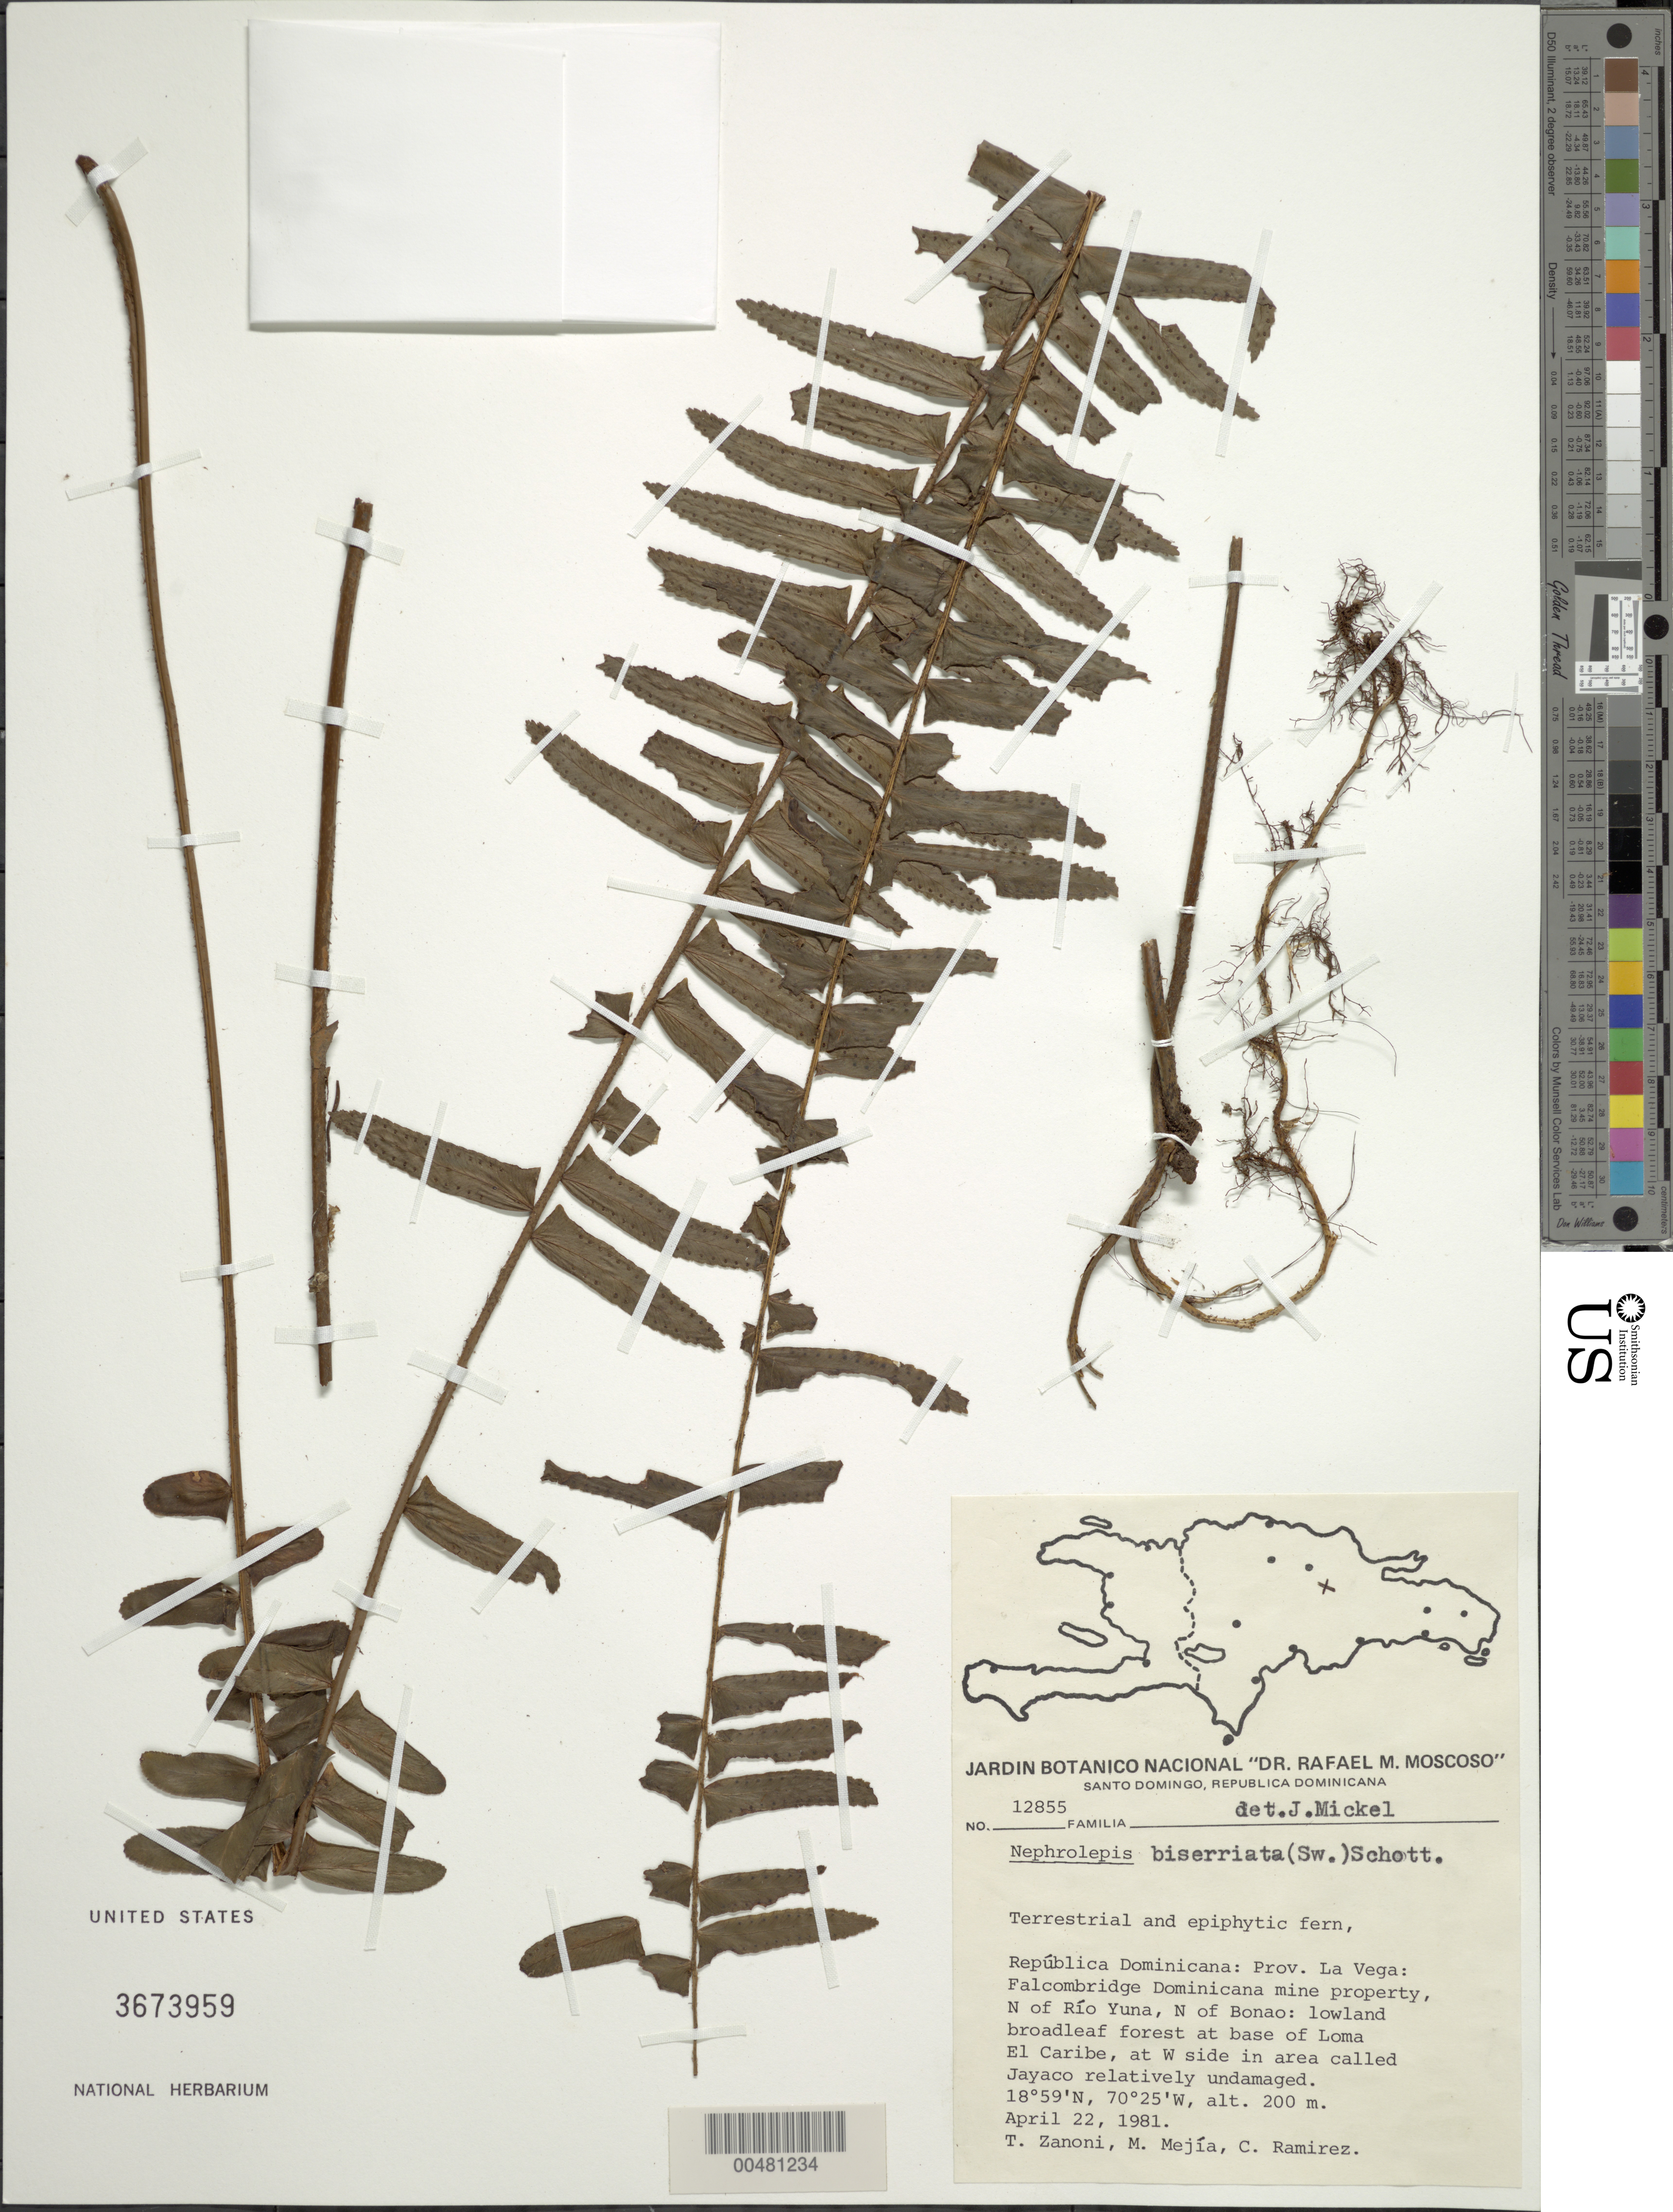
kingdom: Plantae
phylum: Tracheophyta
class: Polypodiopsida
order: Polypodiales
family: Nephrolepidaceae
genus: Nephrolepis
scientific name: Nephrolepis biserrata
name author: (Sw.) Schott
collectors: T. A. Zanoni, M. Mejia & C. Ramirez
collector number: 12855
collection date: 1981-04-22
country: Dominican Republic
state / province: La Vega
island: Hispaniola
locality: Falcombridge Dominicana Mine property, N of Río Yuma, N of Bonao. At base of Loma El Caribe, at W side in area called Jayaco.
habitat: Lowland broadleaf forest, relatively undamaged.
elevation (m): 200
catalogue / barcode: US 3673959